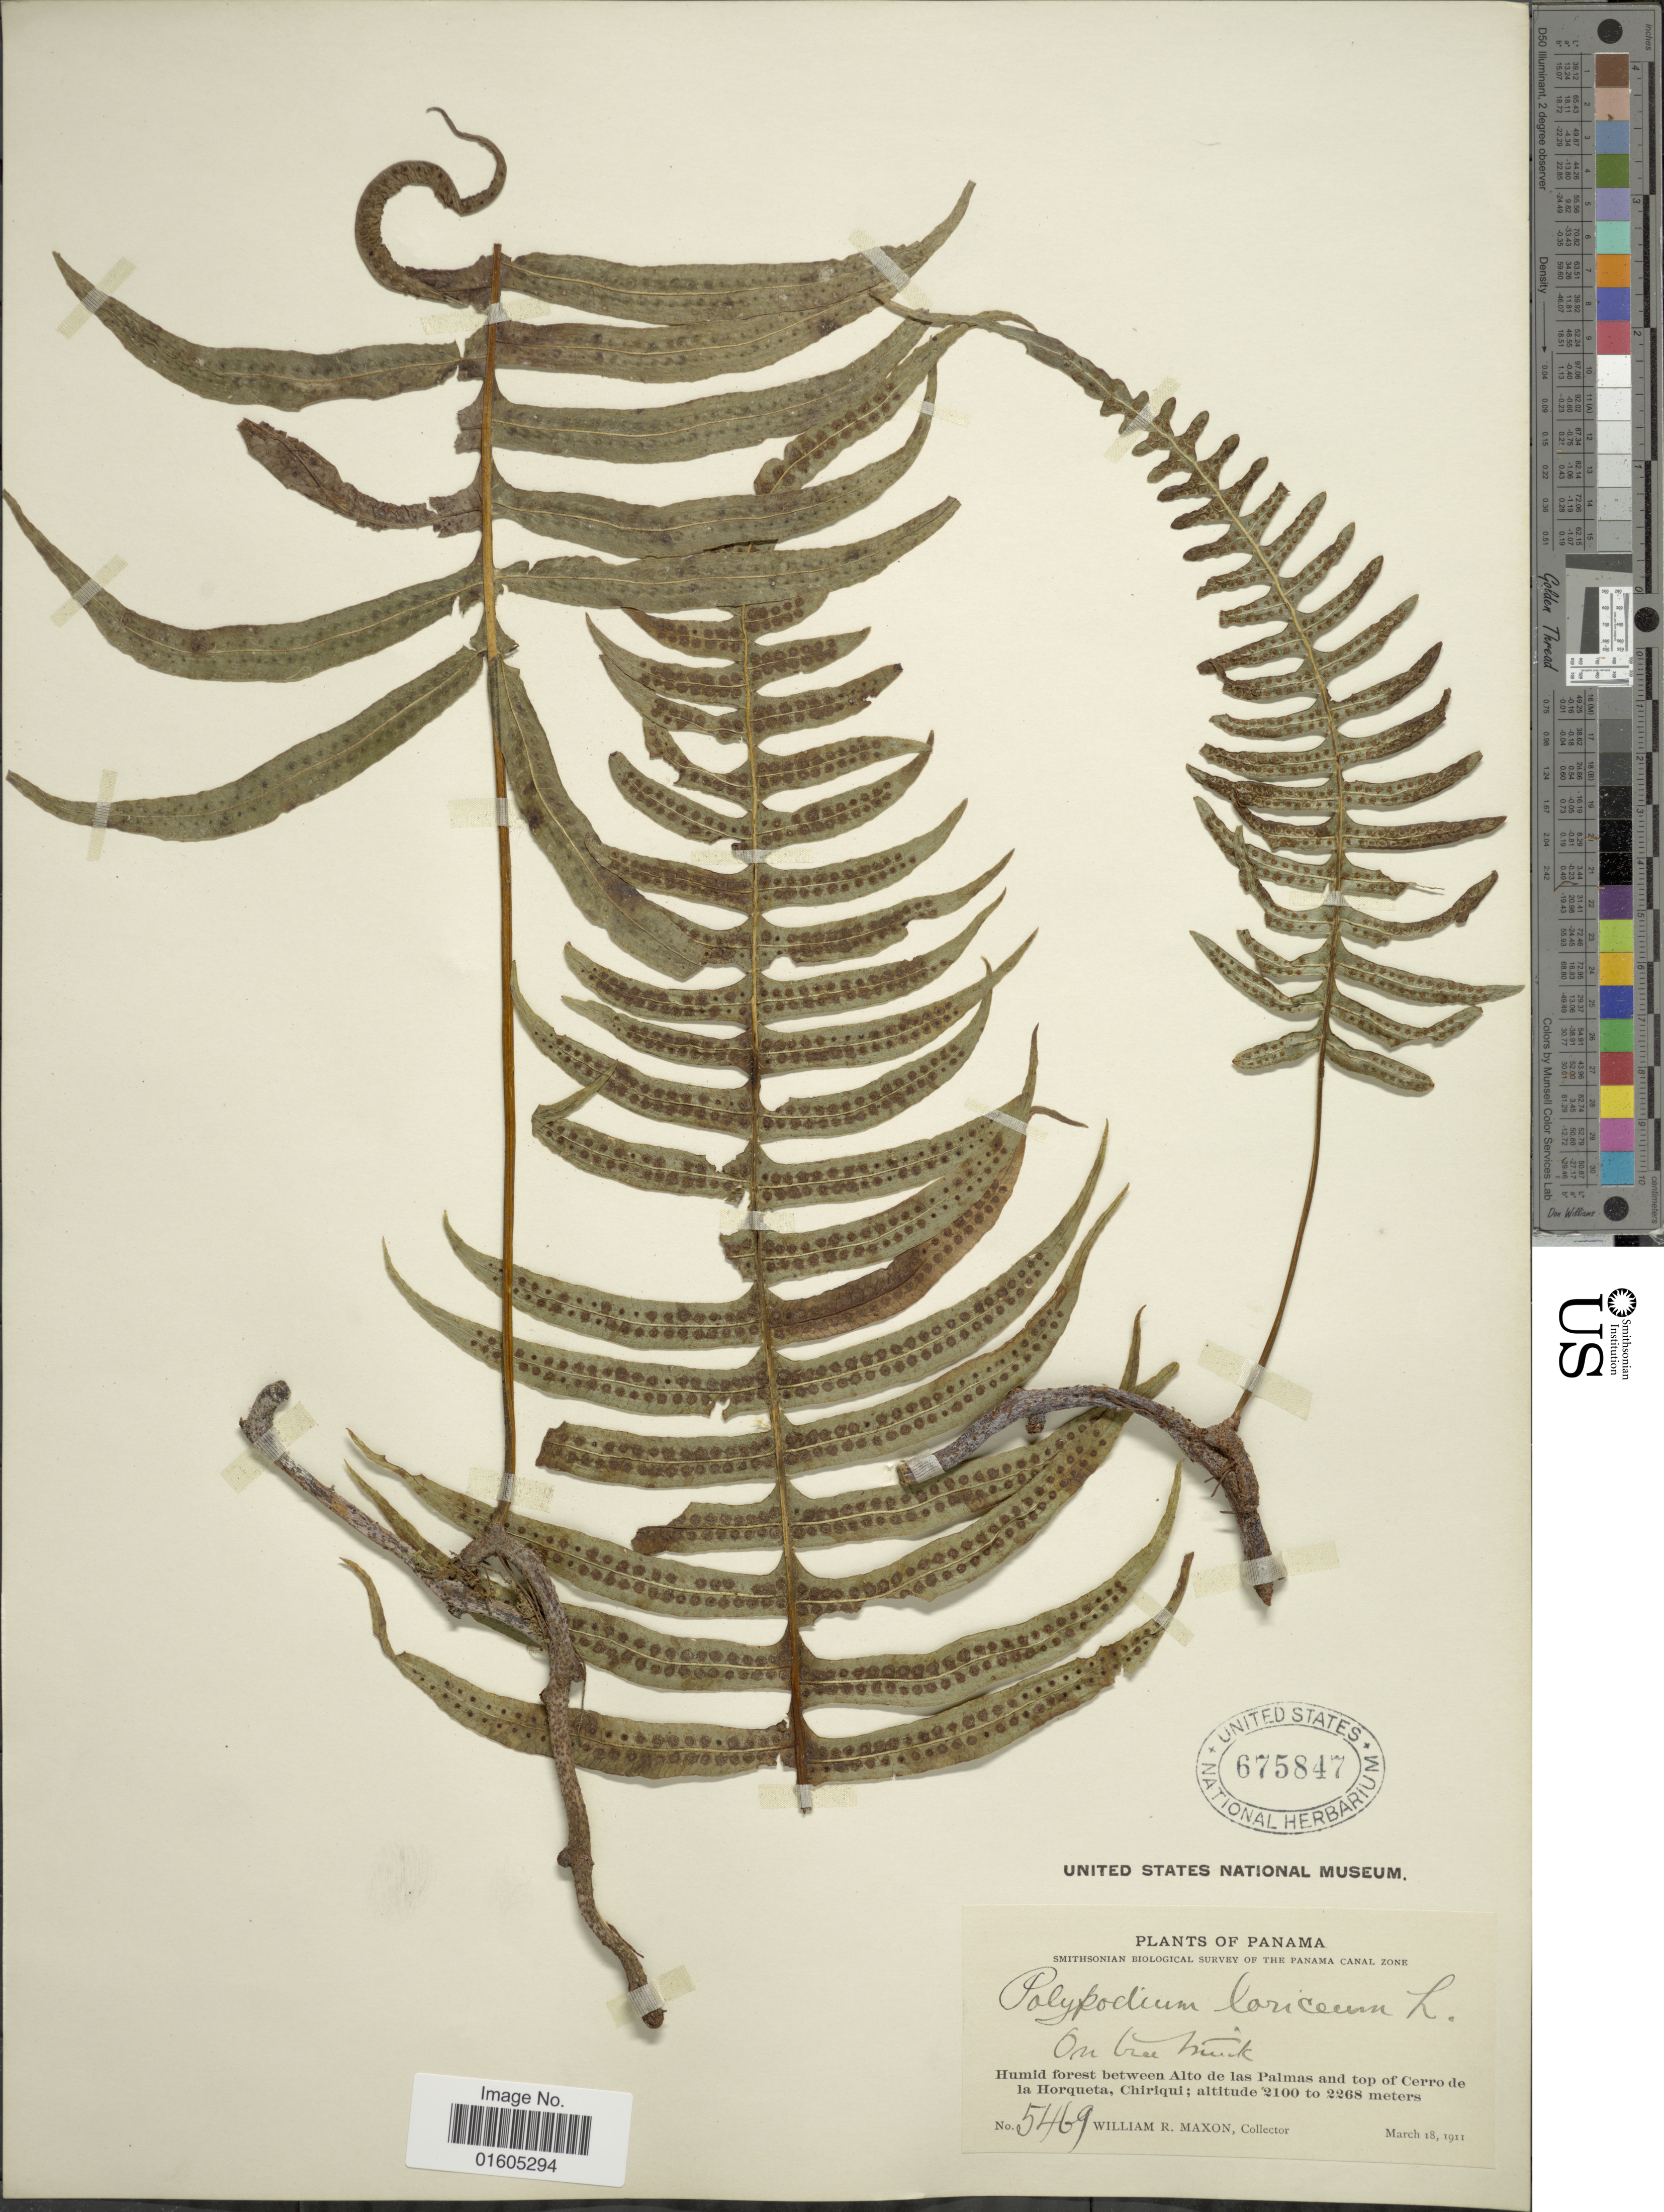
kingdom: Plantae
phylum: Tracheophyta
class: Polypodiopsida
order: Polypodiales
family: Polypodiaceae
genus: Serpocaulon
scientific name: Serpocaulon loriceum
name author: (L.) A.R. Sm.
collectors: W. R. Maxon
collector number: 5469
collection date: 1911-03-18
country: Panama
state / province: Chiriqui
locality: Humid forest between Alto de las Palmas and top of Cerro de la Horqueta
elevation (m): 2100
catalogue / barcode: US 675847